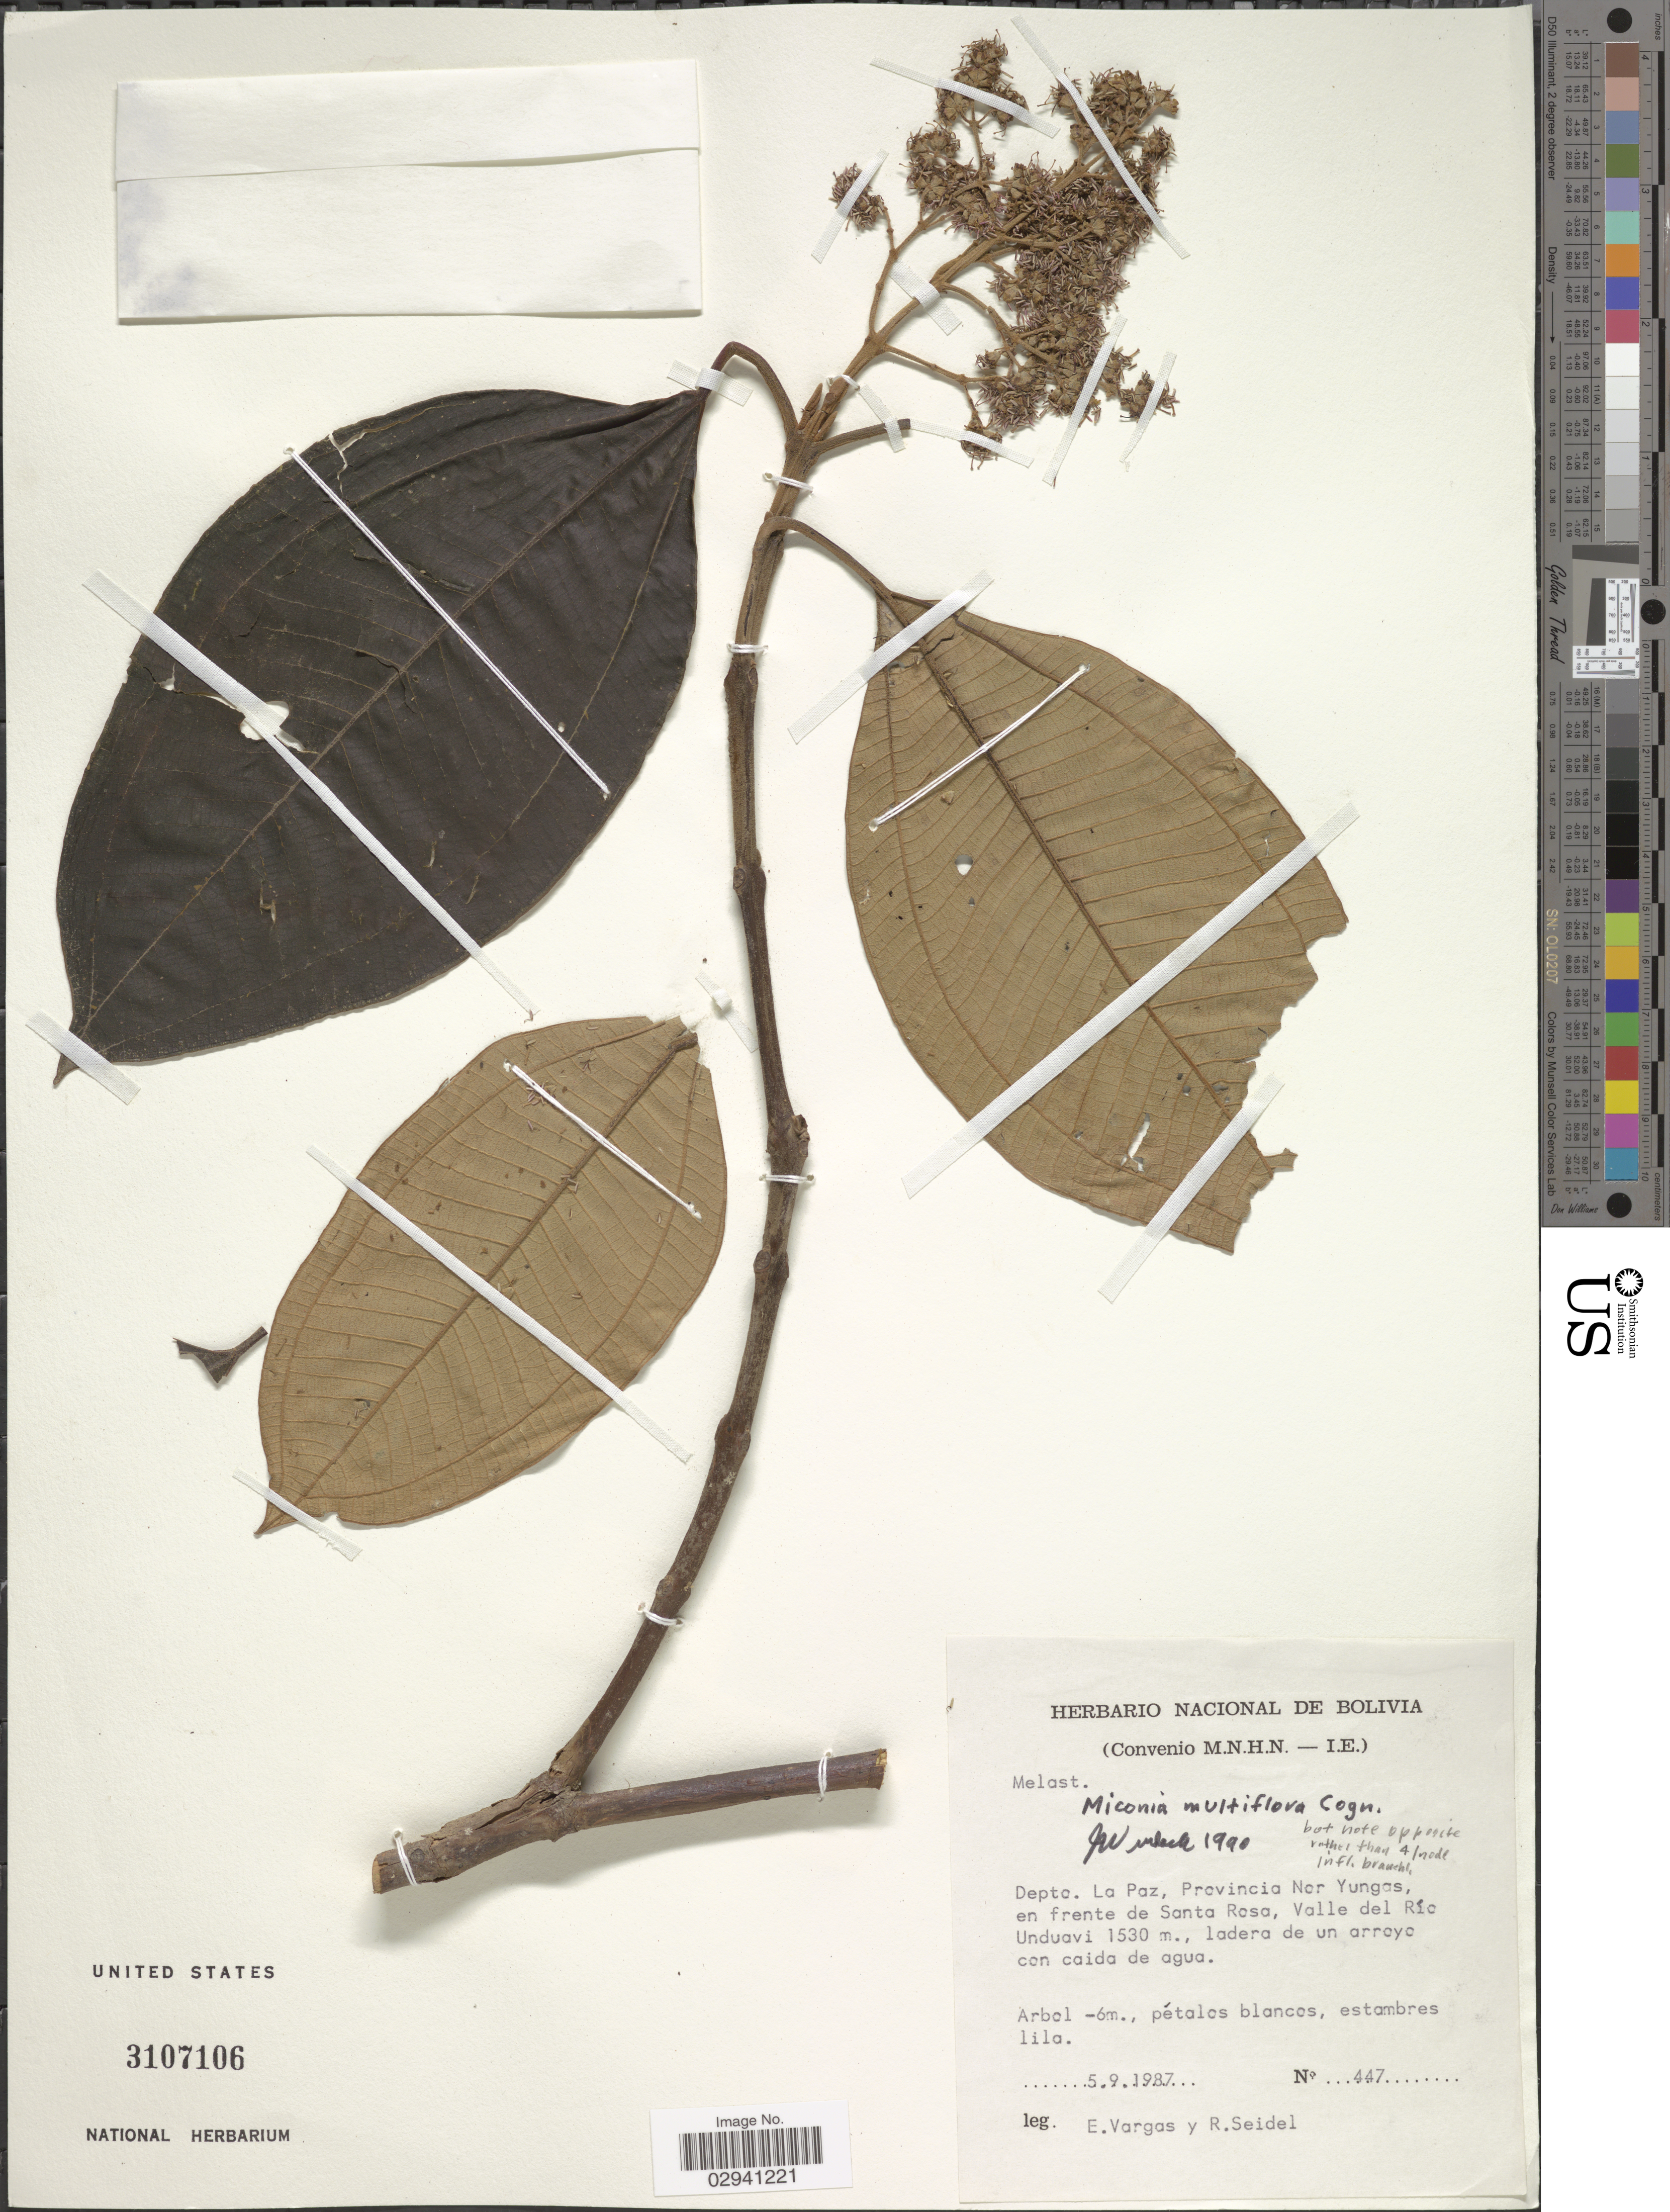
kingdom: Plantae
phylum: Tracheophyta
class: Magnoliopsida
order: Myrtales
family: Melastomataceae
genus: Miconia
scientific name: Miconia multiflora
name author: Cogn.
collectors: E. Vargas & R. Seidel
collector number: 447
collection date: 1987-09-05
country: Bolivia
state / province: La Paz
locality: Depto. La Paz, Provincia Nor Yungas, en frente de Santa Rosa, Valle del Río Unduavi.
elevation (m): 1530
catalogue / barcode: US 3107106